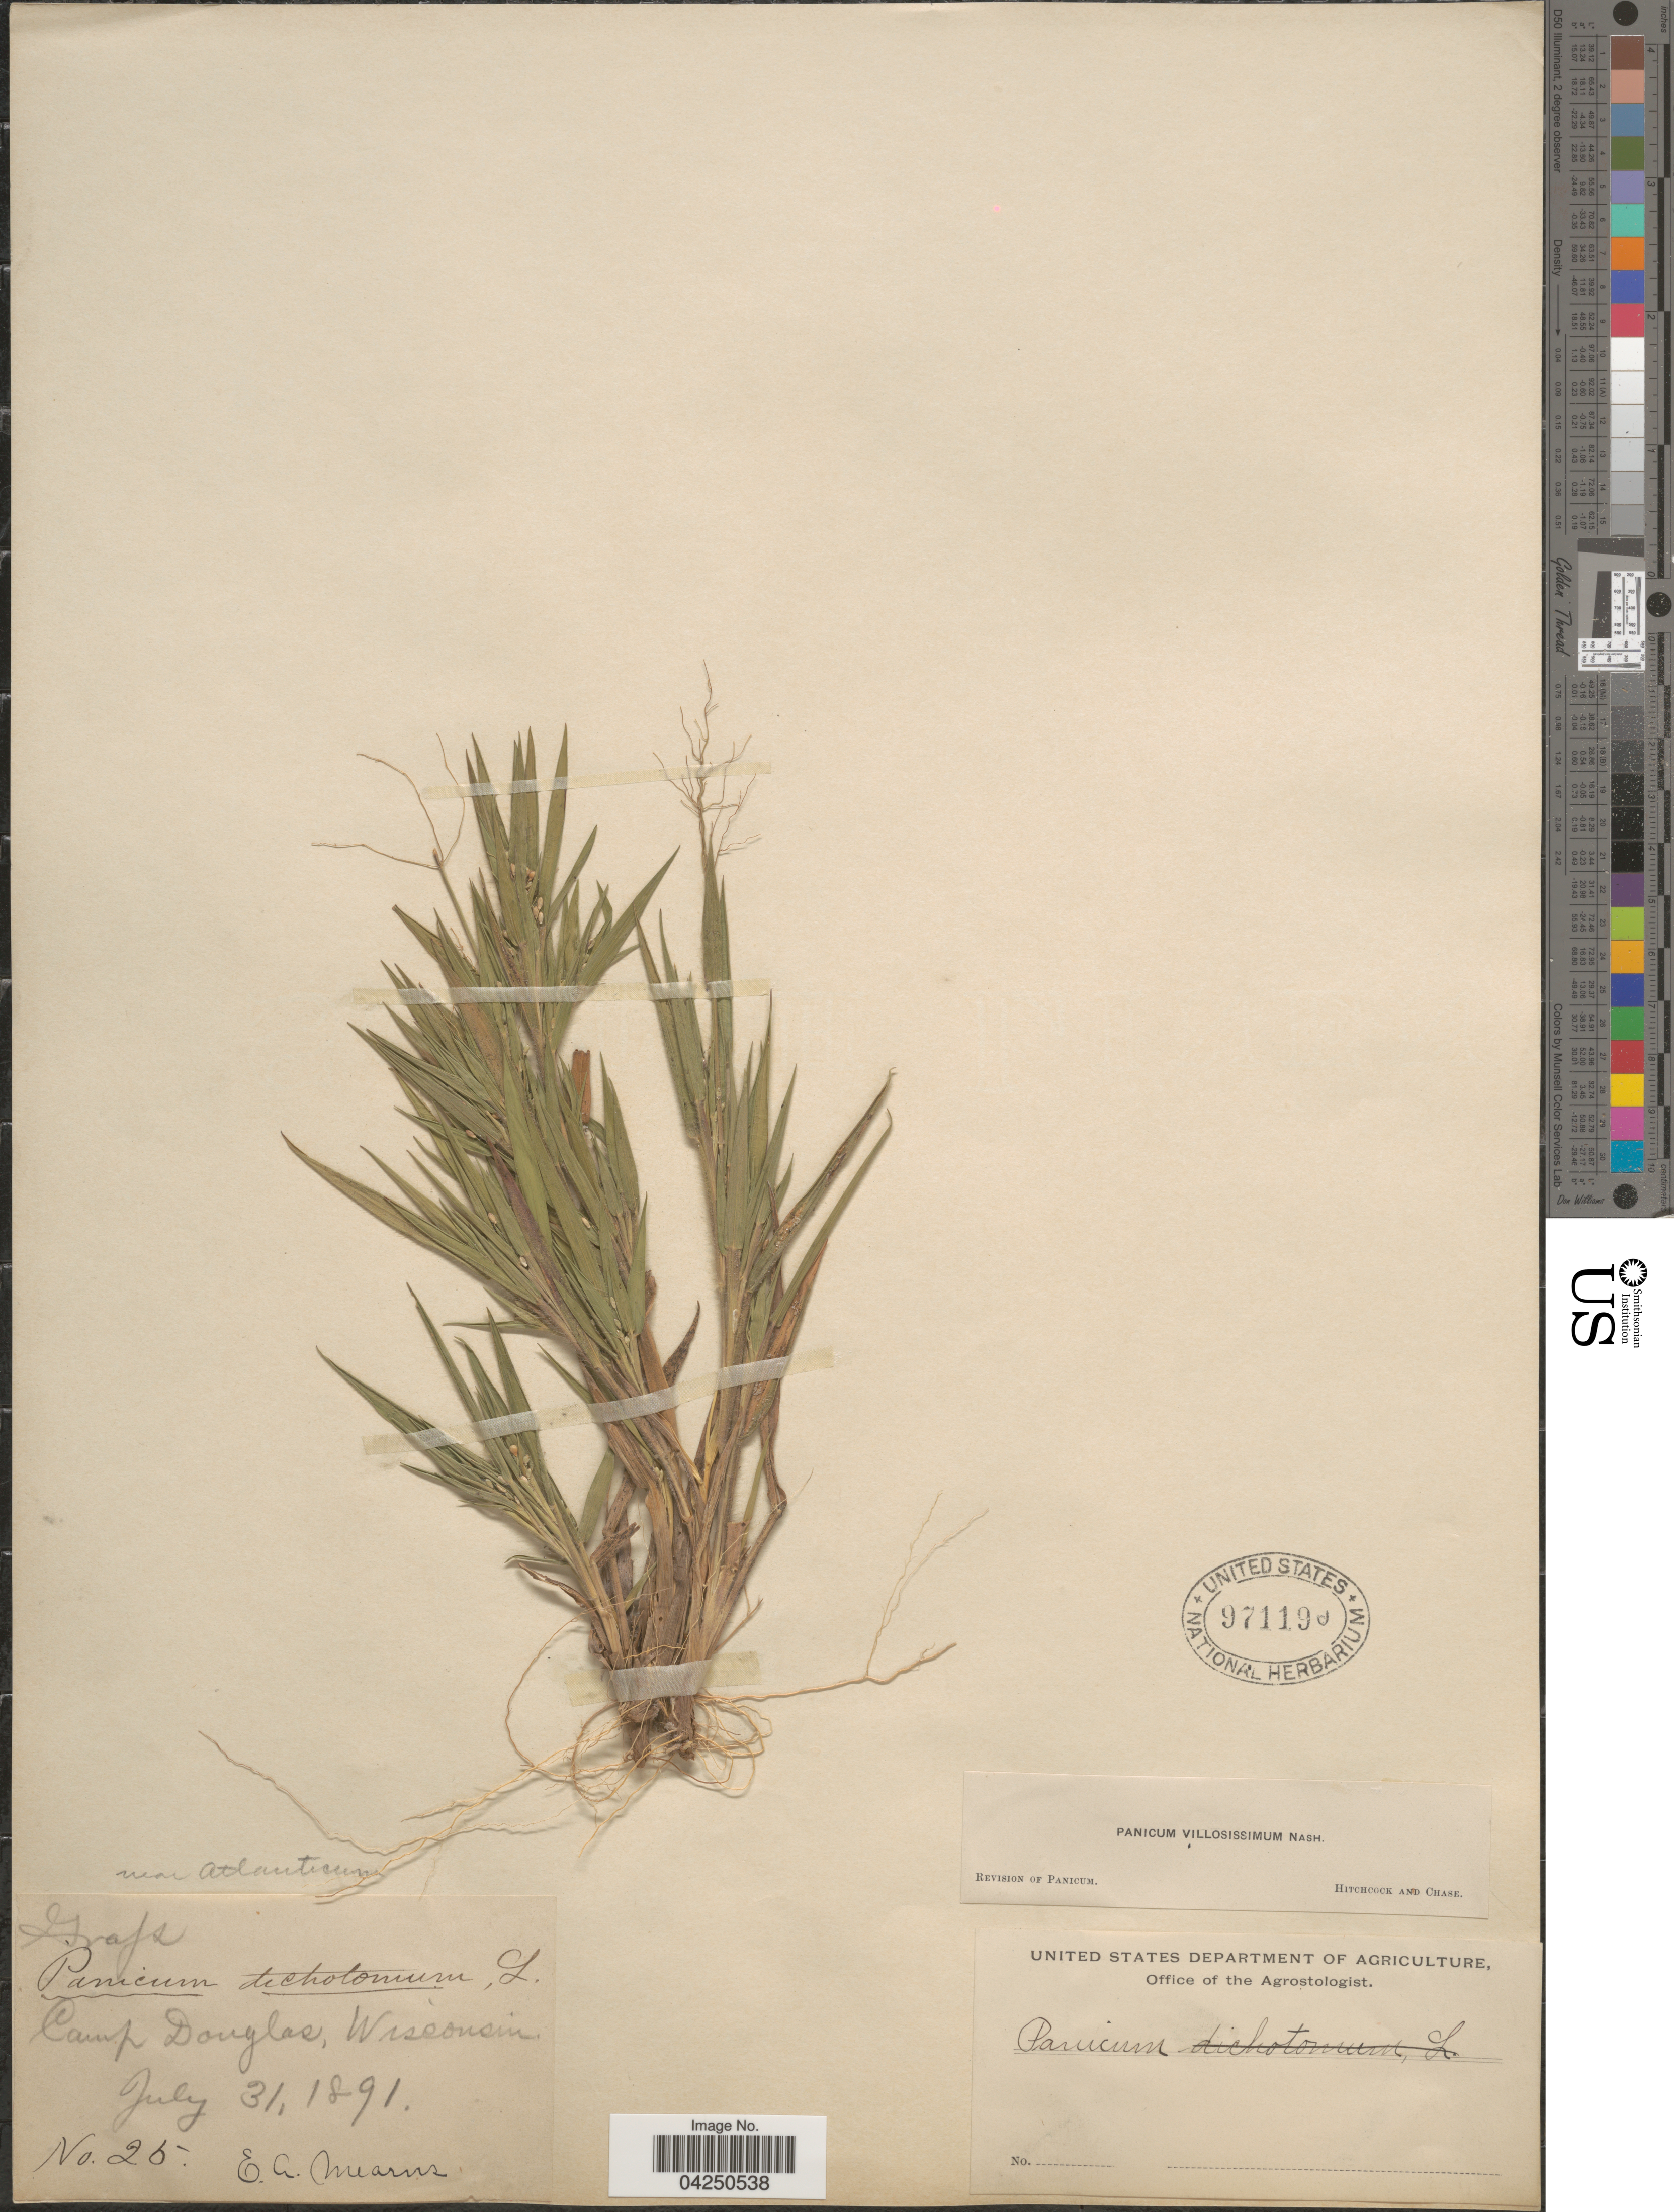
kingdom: Plantae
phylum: Tracheophyta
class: Liliopsida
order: Poales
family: Poaceae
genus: Dichanthelium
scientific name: Dichanthelium acuminatum var. acuminatum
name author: (Sw.) Gould & C.A. Clark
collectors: E. A. Mearns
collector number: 25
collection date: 1891-07-31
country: United States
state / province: Wisconsin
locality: Camp Douglas.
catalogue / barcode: US 971190